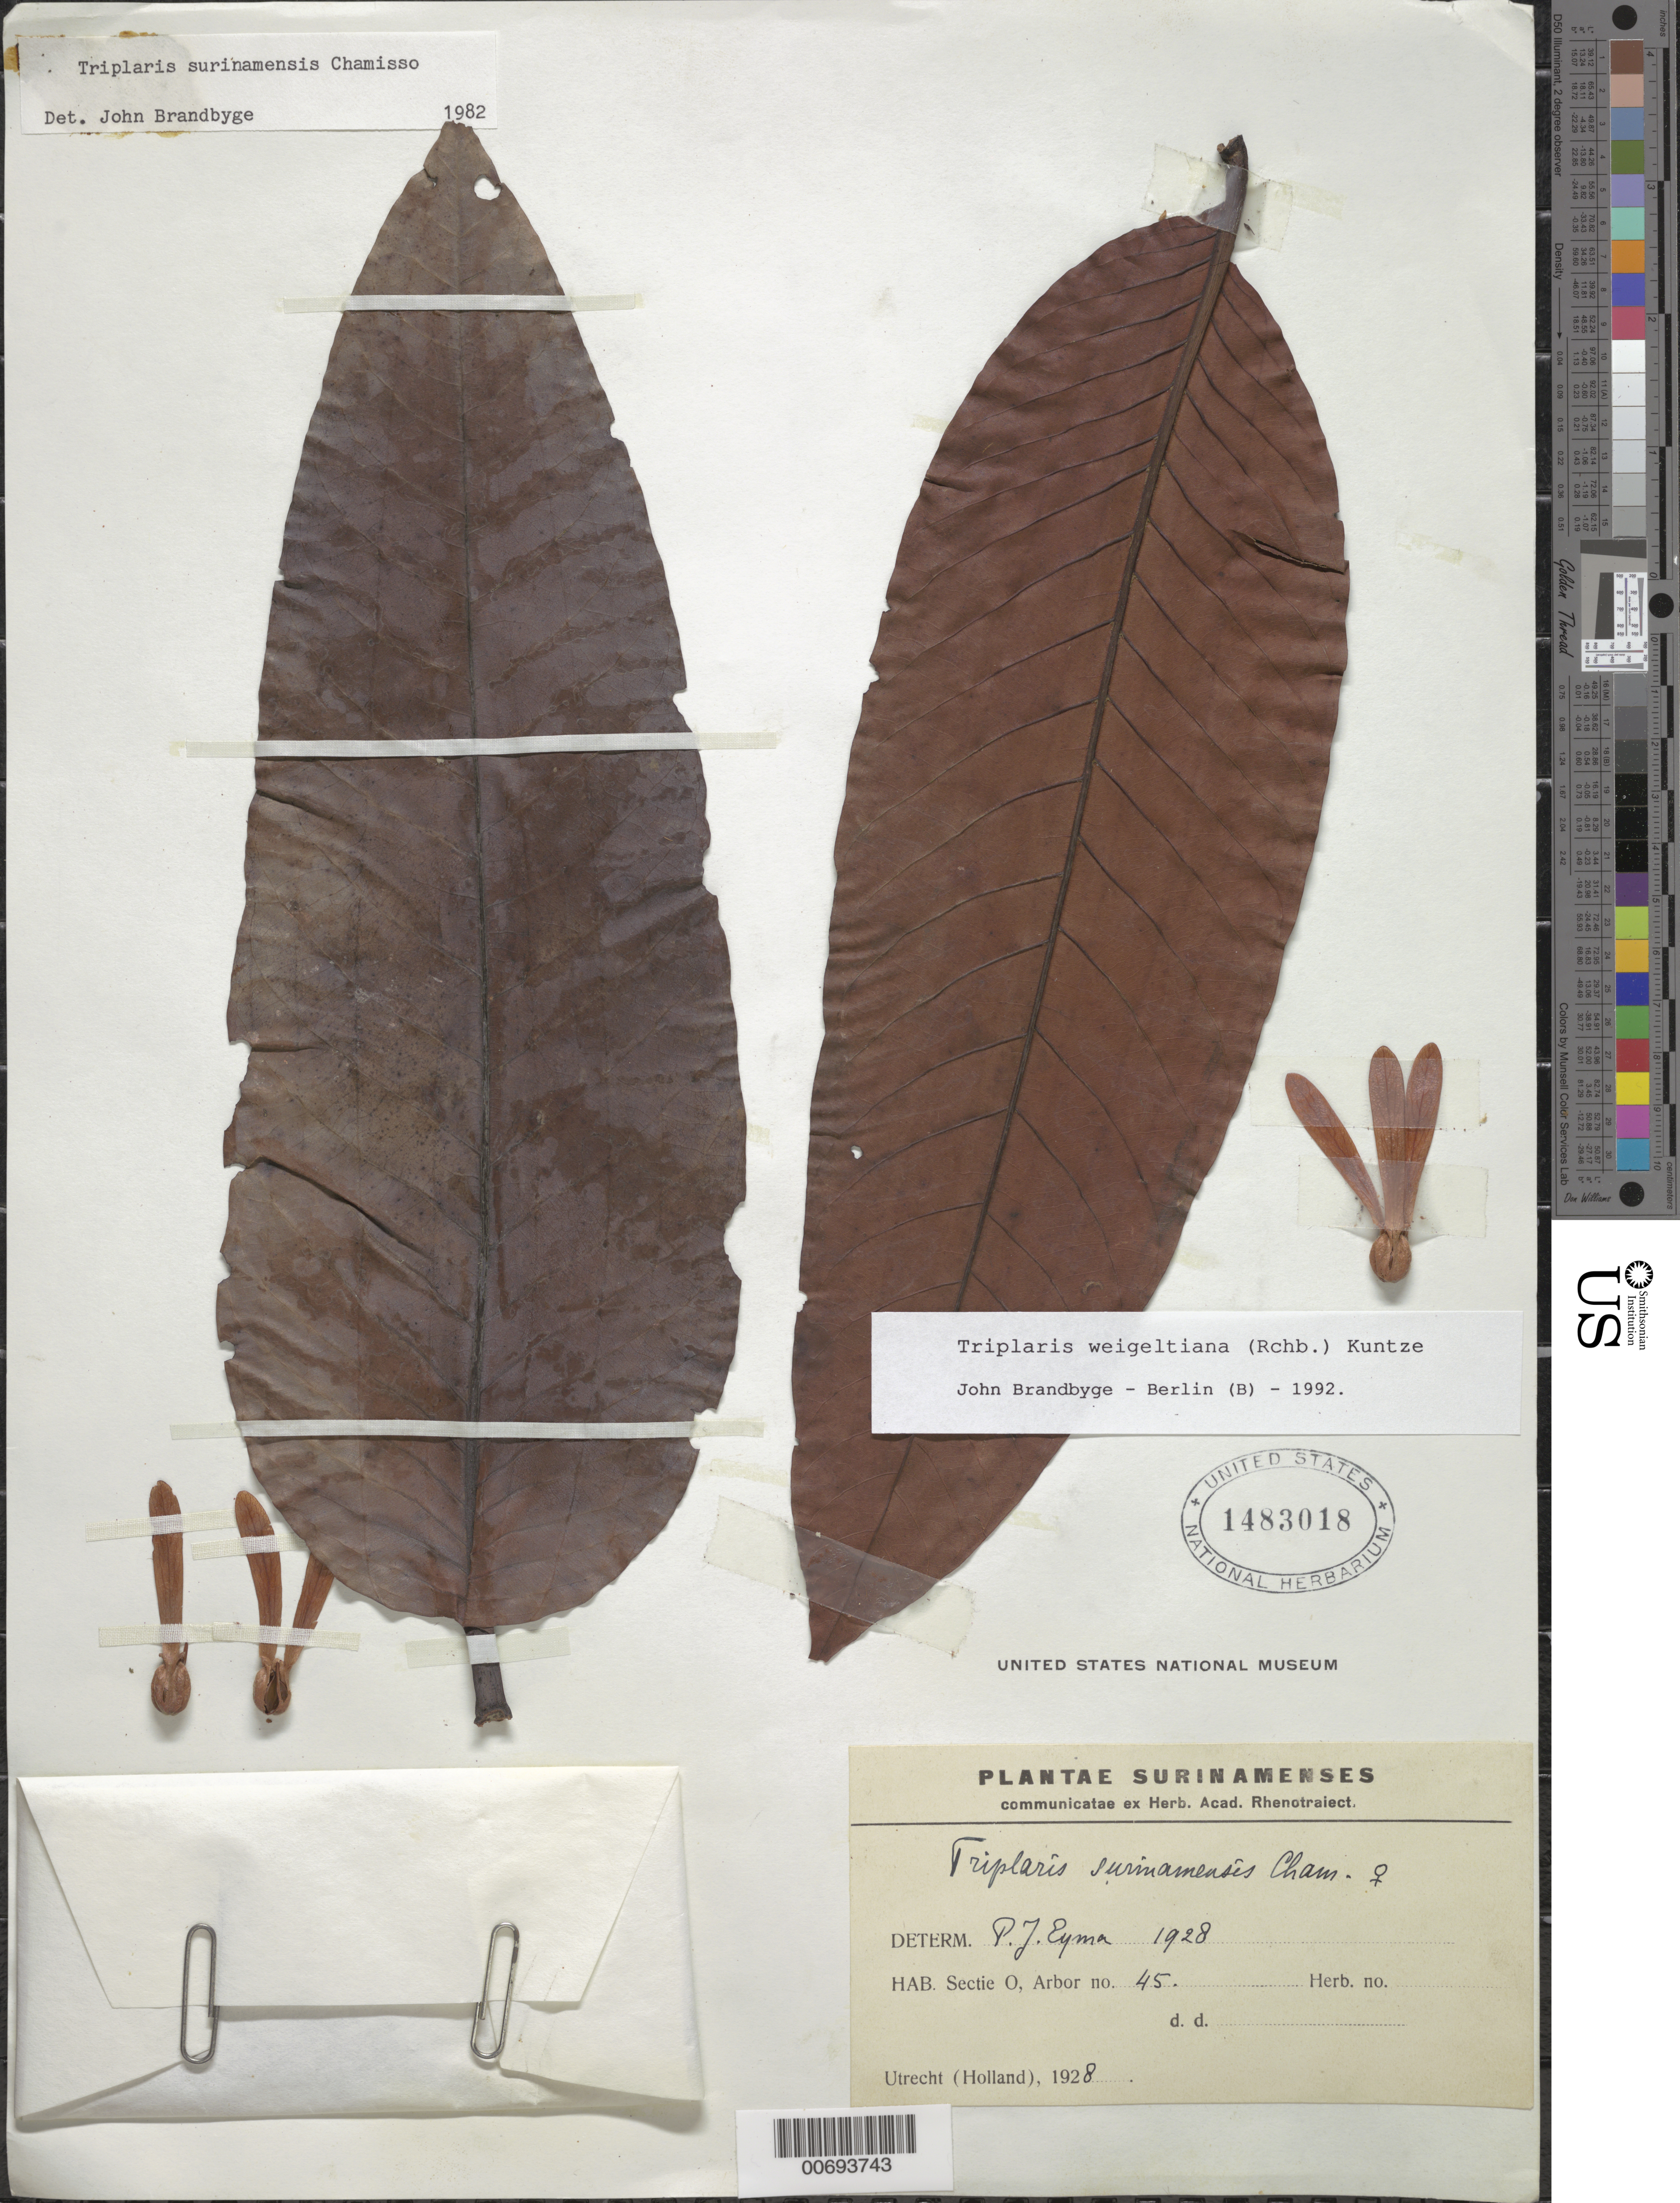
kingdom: Plantae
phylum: Tracheophyta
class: Magnoliopsida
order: Caryophyllales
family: Polygonaceae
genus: Triplaris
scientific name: Triplaris weigeltiana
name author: (Rchb.) Kuntze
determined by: Brandbyge, J.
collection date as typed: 1928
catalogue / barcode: US 1483018